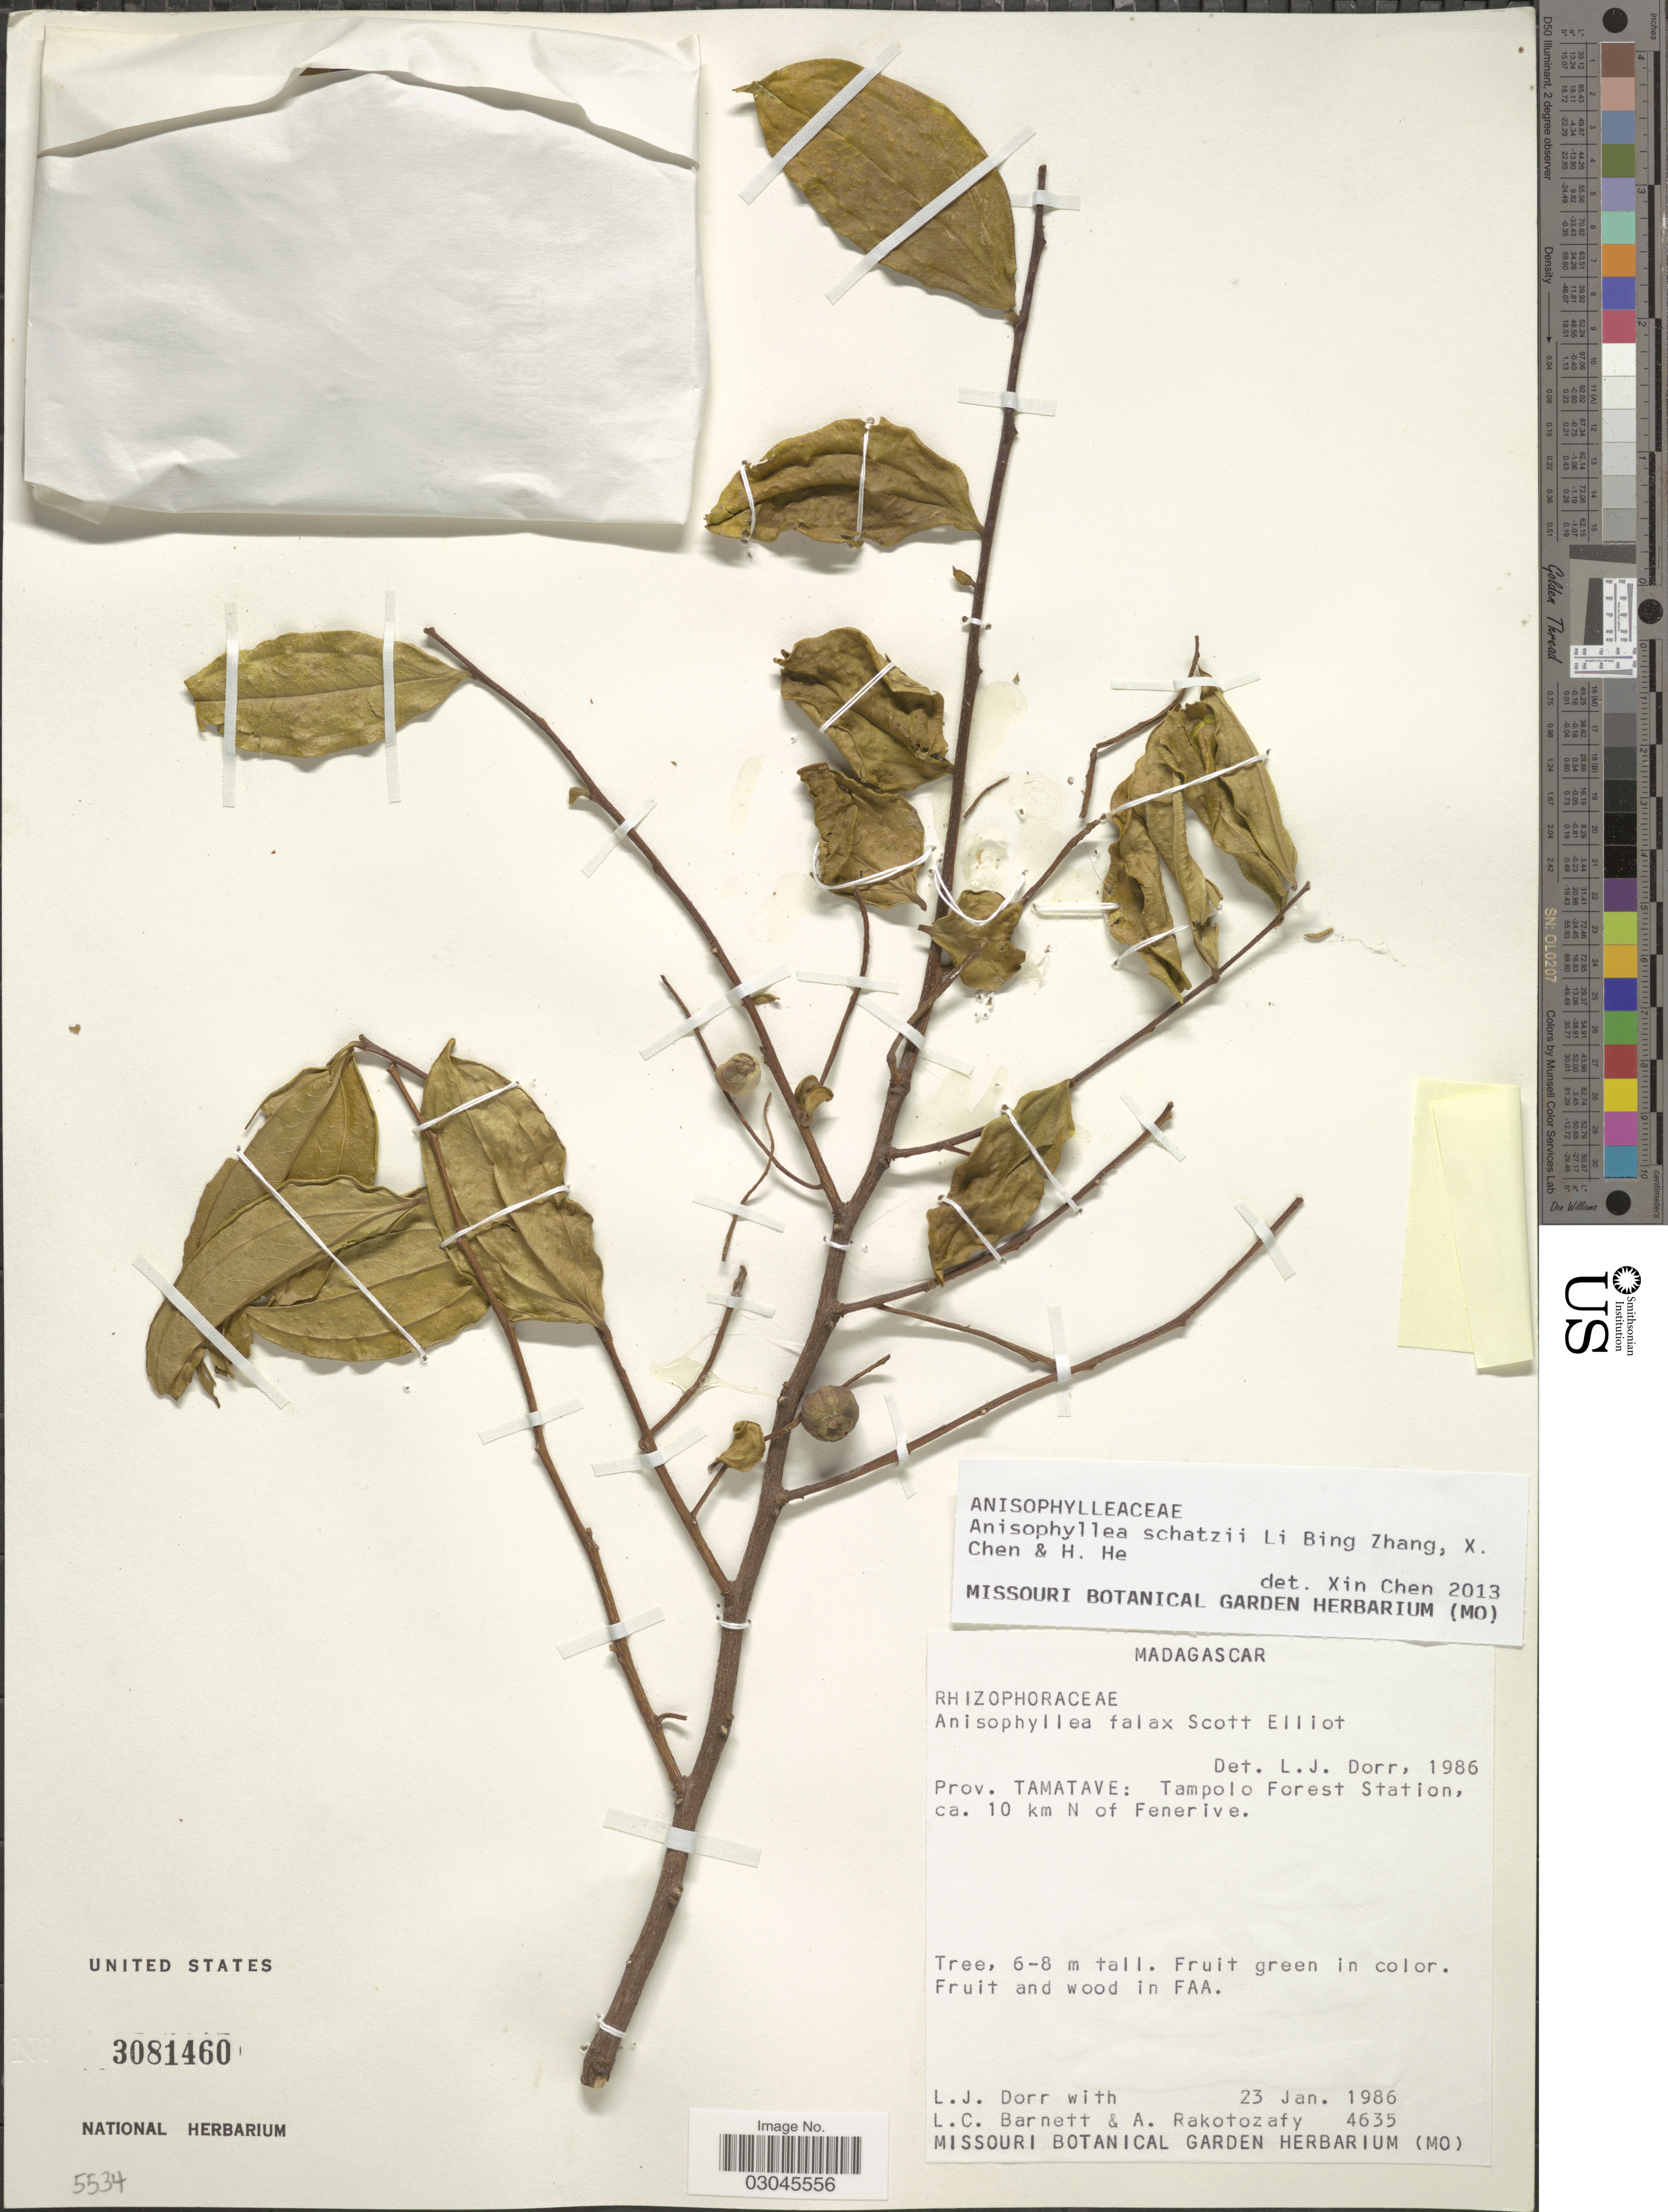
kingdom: Plantae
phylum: Tracheophyta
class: Magnoliopsida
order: Cucurbitales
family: Anisophylleaceae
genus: Anisophyllea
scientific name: Anisophyllea schatzii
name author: Li Bing Zhang et al.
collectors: L. J. Dorr, L. C. Barnett & A. Rakotozafy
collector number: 4635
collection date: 1986-01-23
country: Madagascar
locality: Prov. Tamatave: Tampolo Forest Station, ca. 10 km N of Fenerive.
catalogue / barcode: US 3081460